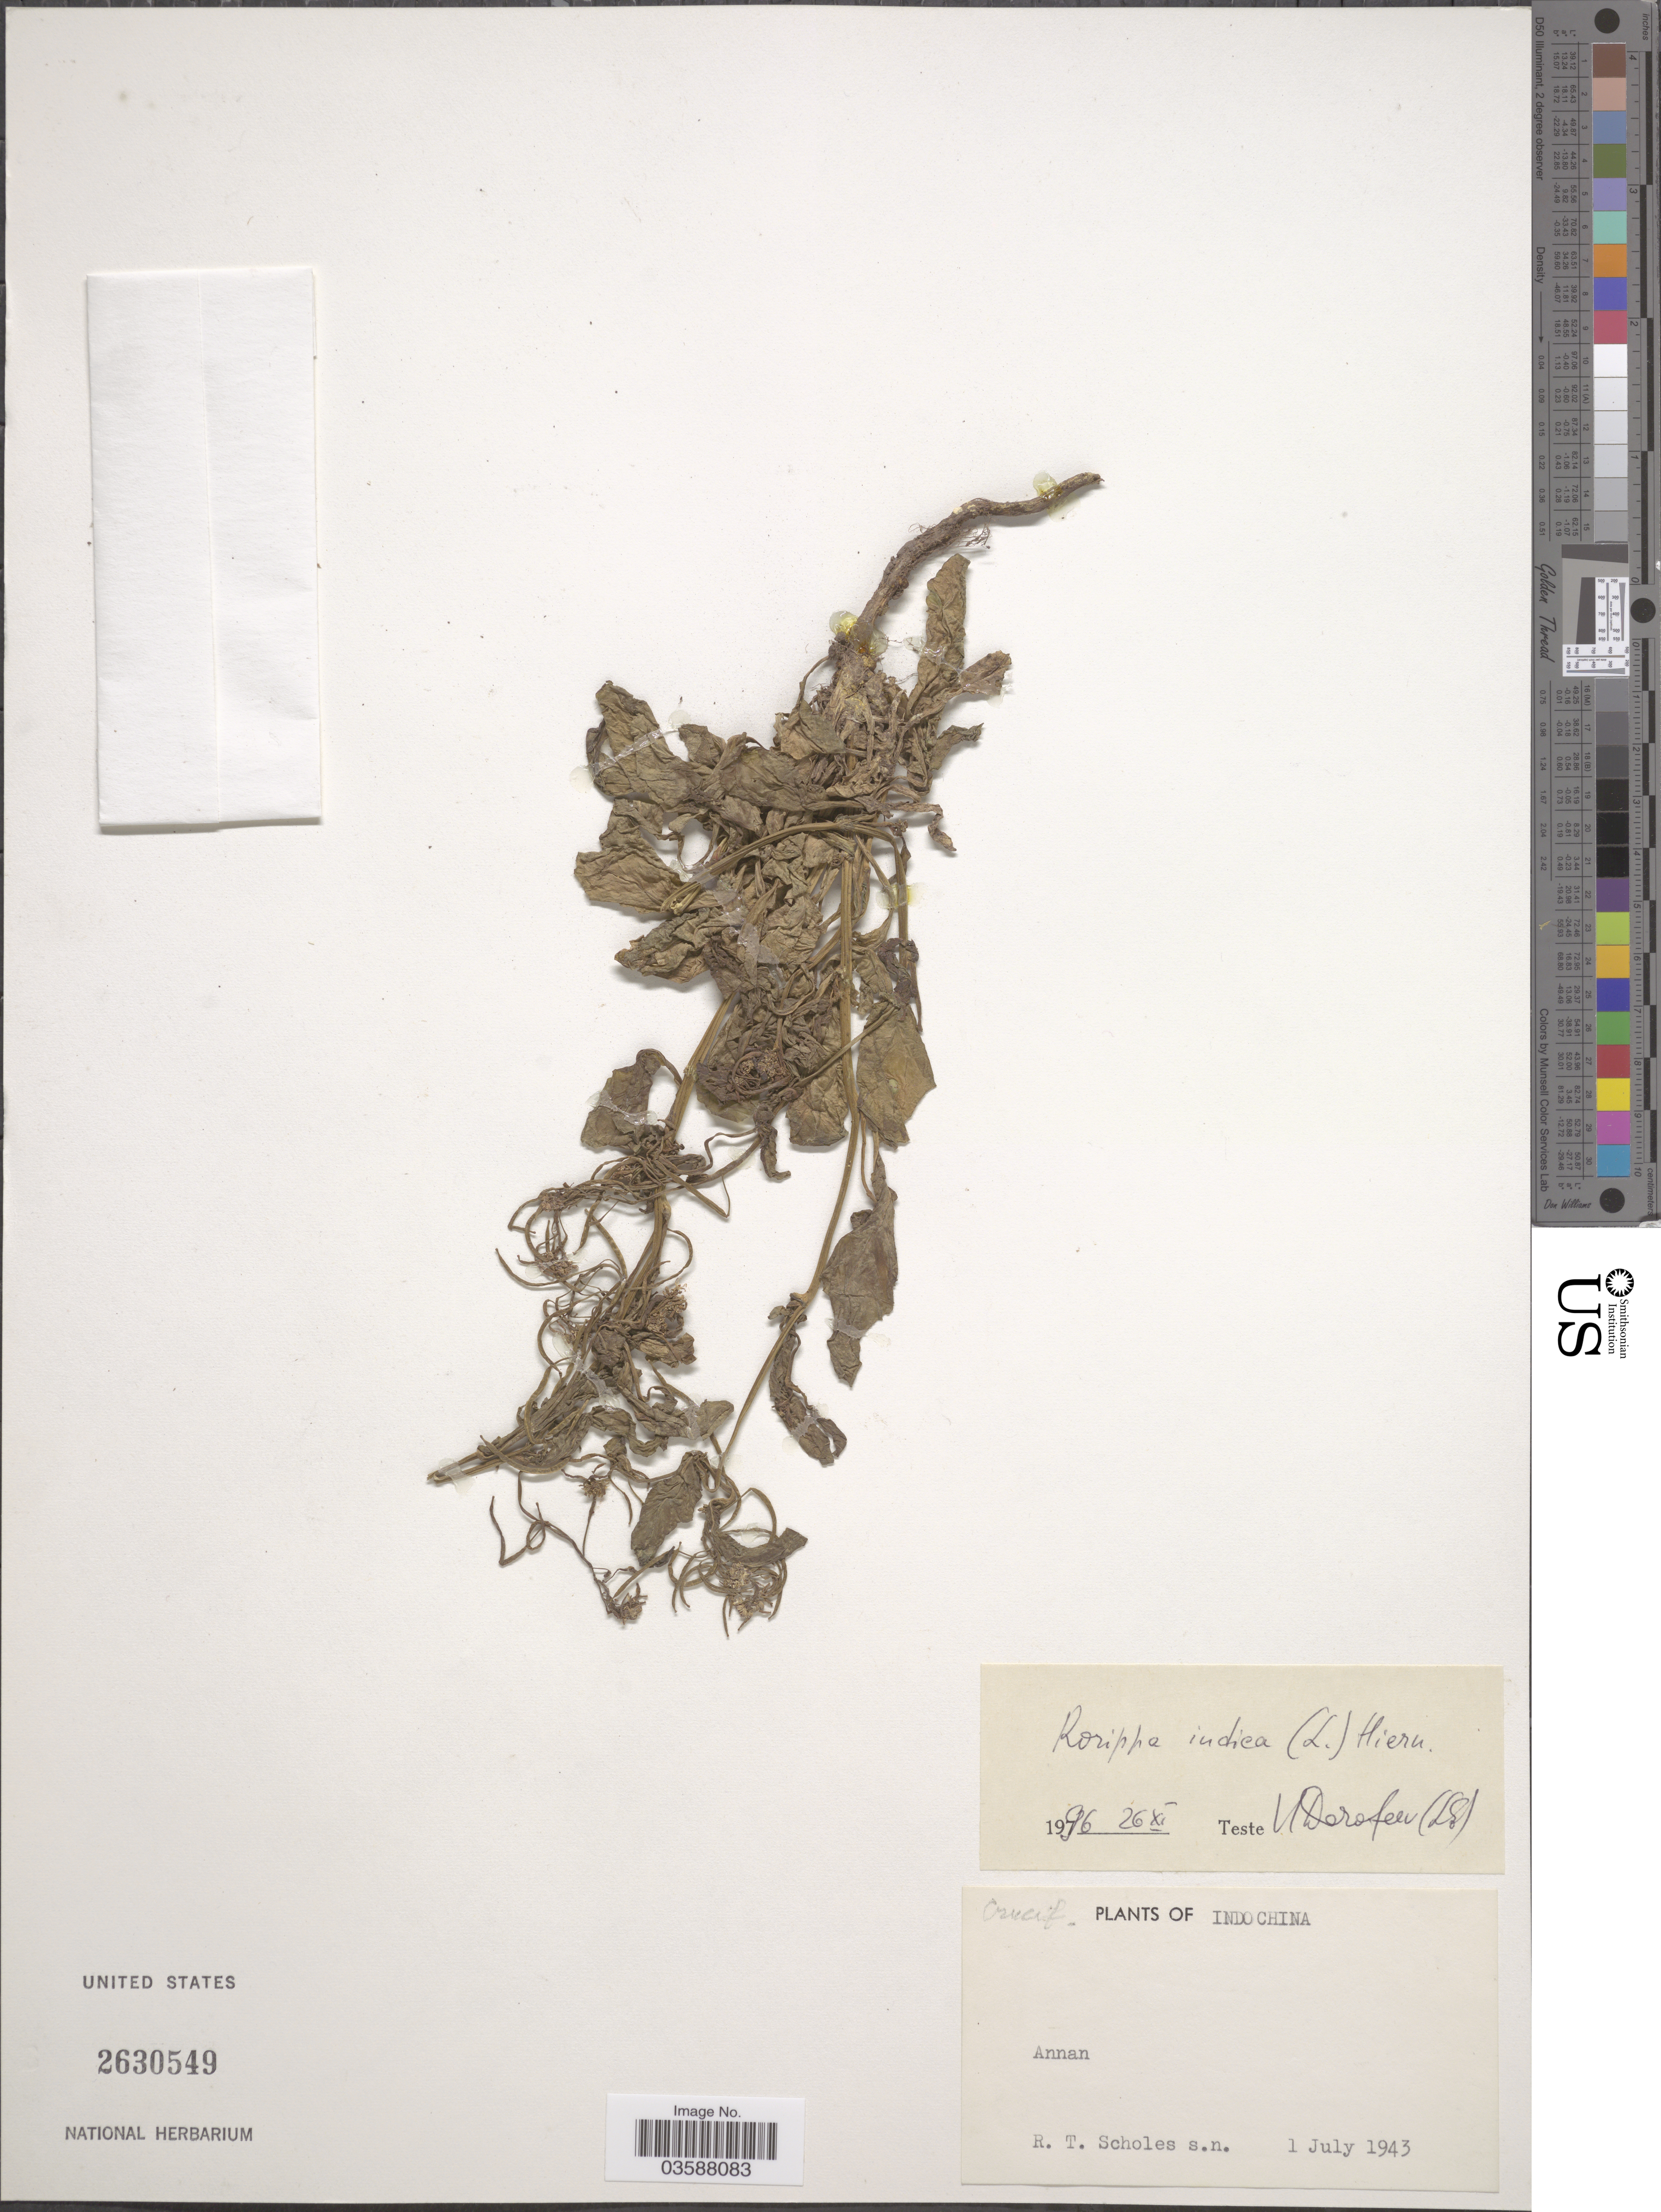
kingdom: Plantae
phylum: Tracheophyta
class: Magnoliopsida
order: Brassicales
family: Brassicaceae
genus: Rorippa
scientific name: Rorippa indica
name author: (L.) Hiern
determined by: Dorofeyev, V. I.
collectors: R. Scholes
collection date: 1943-07-01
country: Vietnam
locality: Indo China. Annan.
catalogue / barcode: US 2630549